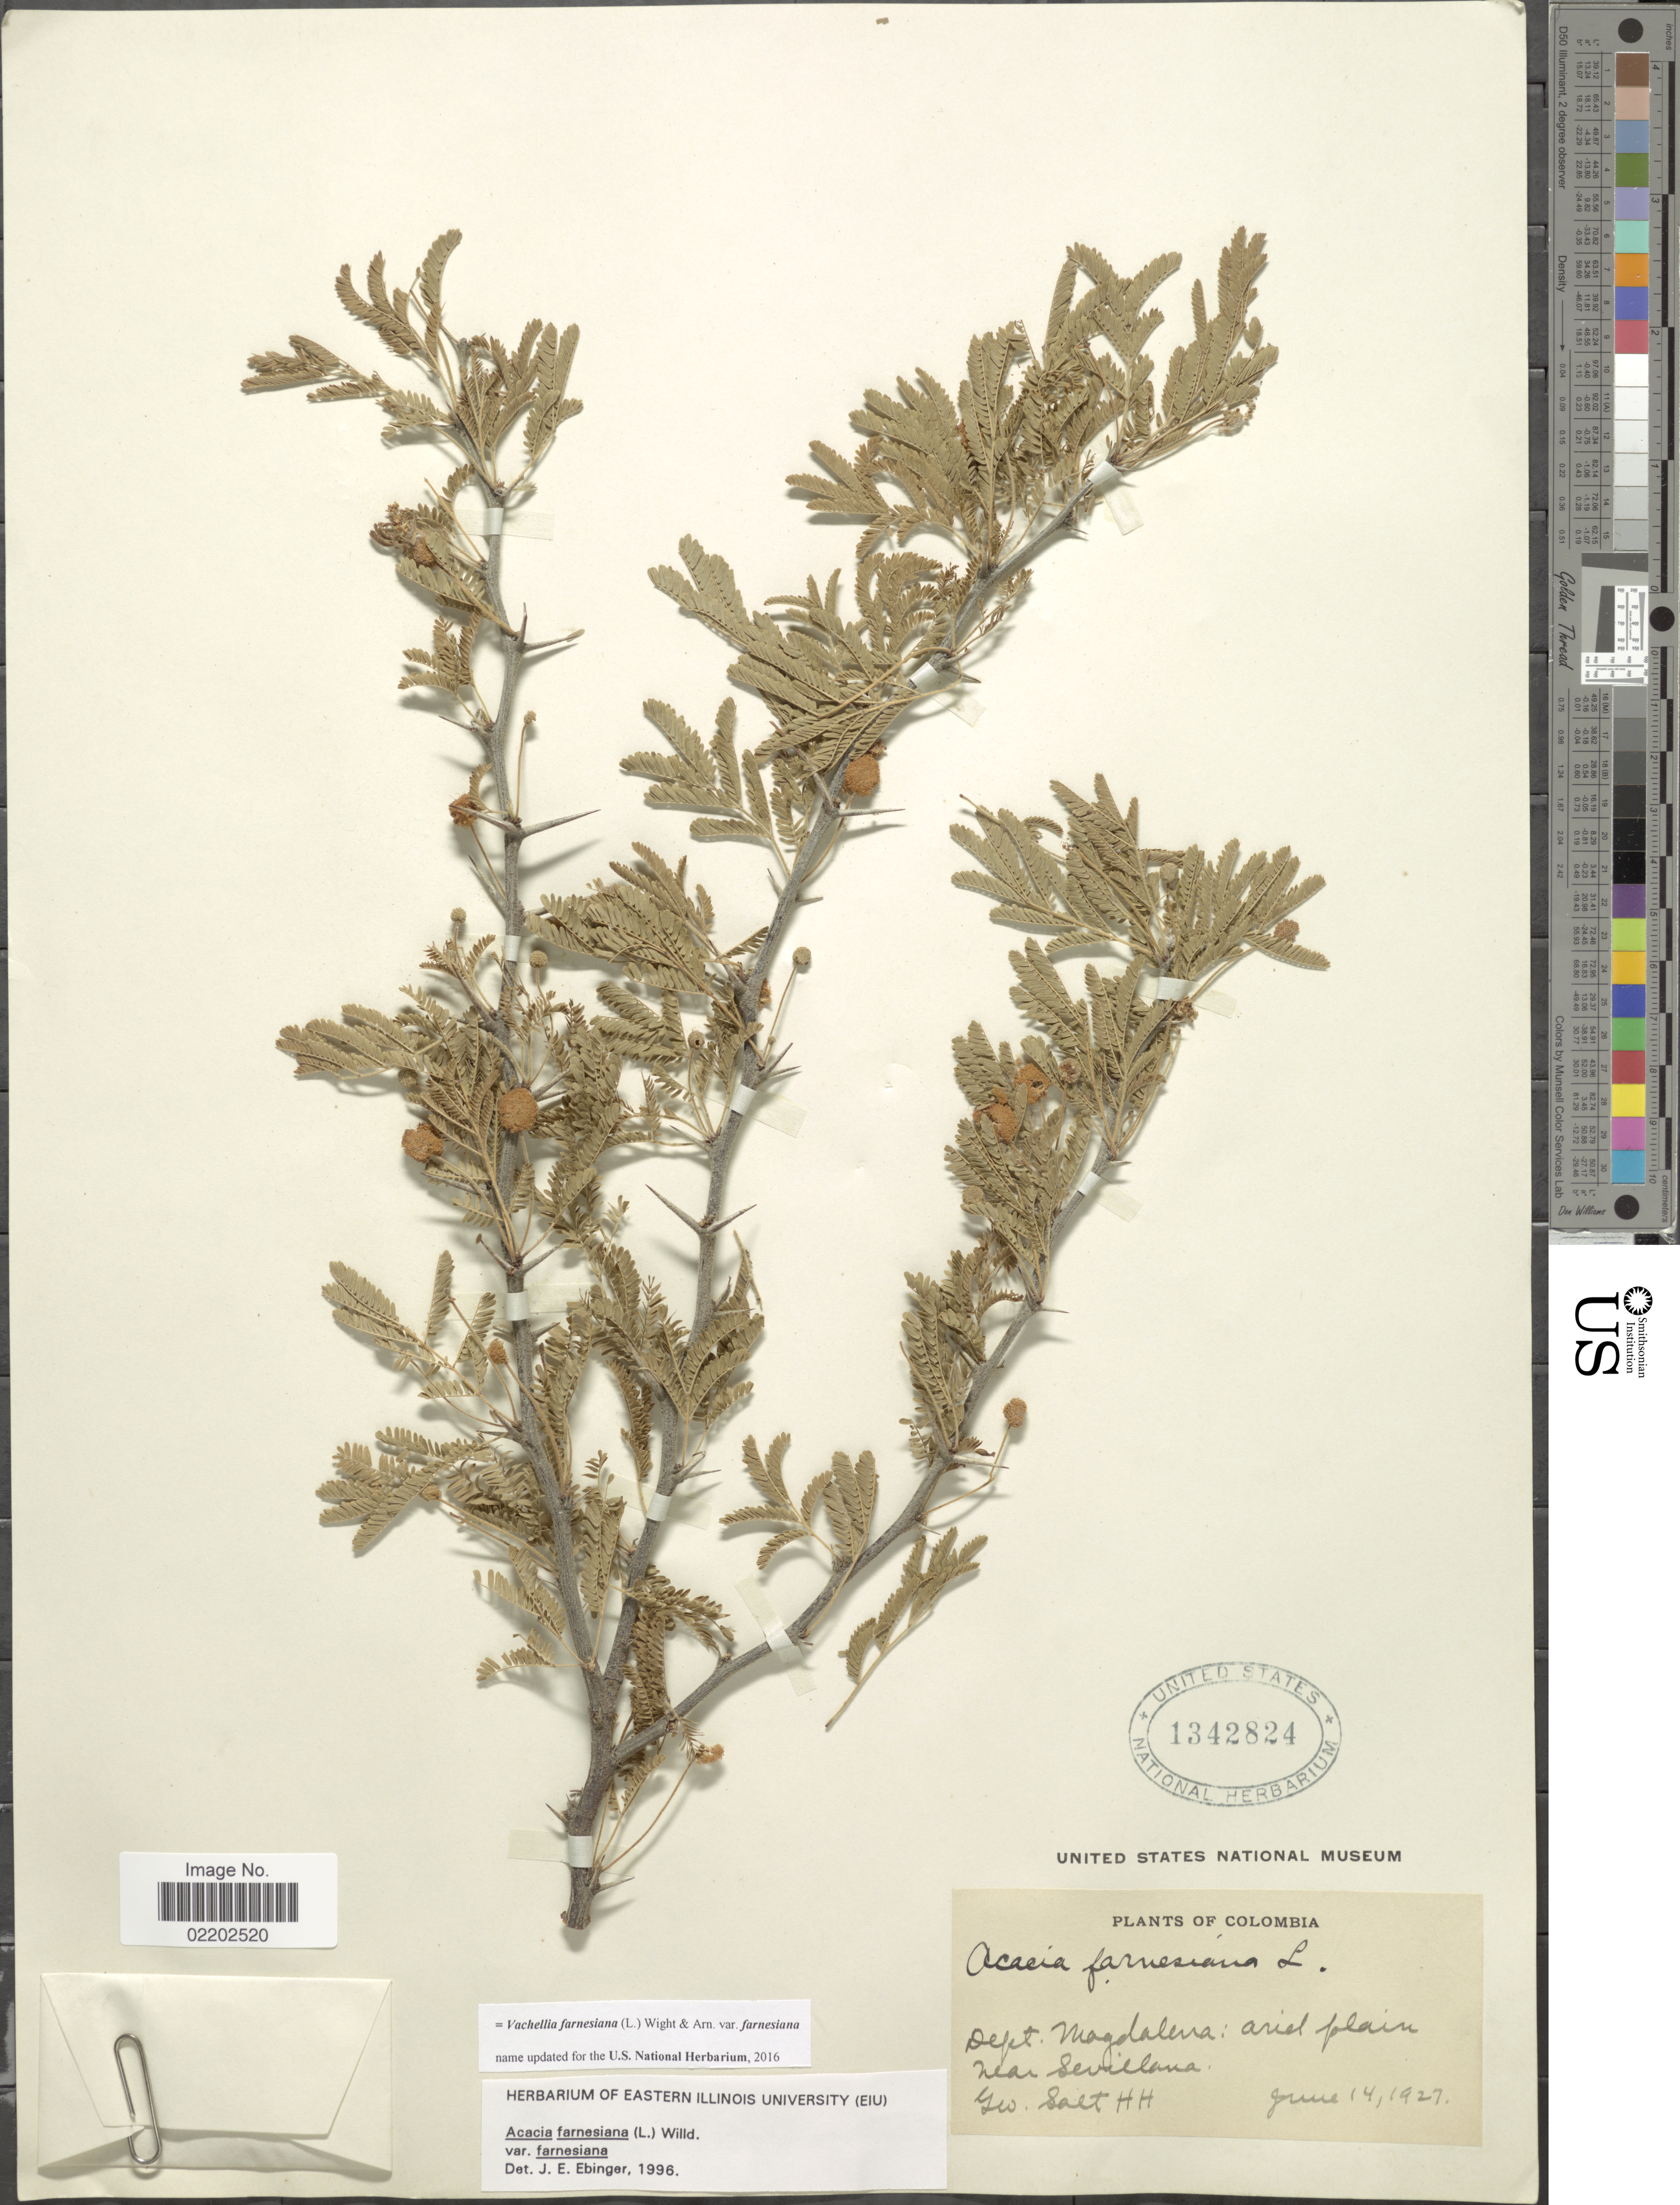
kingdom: Plantae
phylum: Tracheophyta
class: Magnoliopsida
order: Fabales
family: Fabaceae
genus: Vachellia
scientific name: Vachellia farnesiana var. farnesiana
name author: (L.) Wight & Arn.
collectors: G. Salt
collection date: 1927-06-14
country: Colombia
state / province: Magdalena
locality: Arid plain near Sevillana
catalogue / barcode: US 1342824